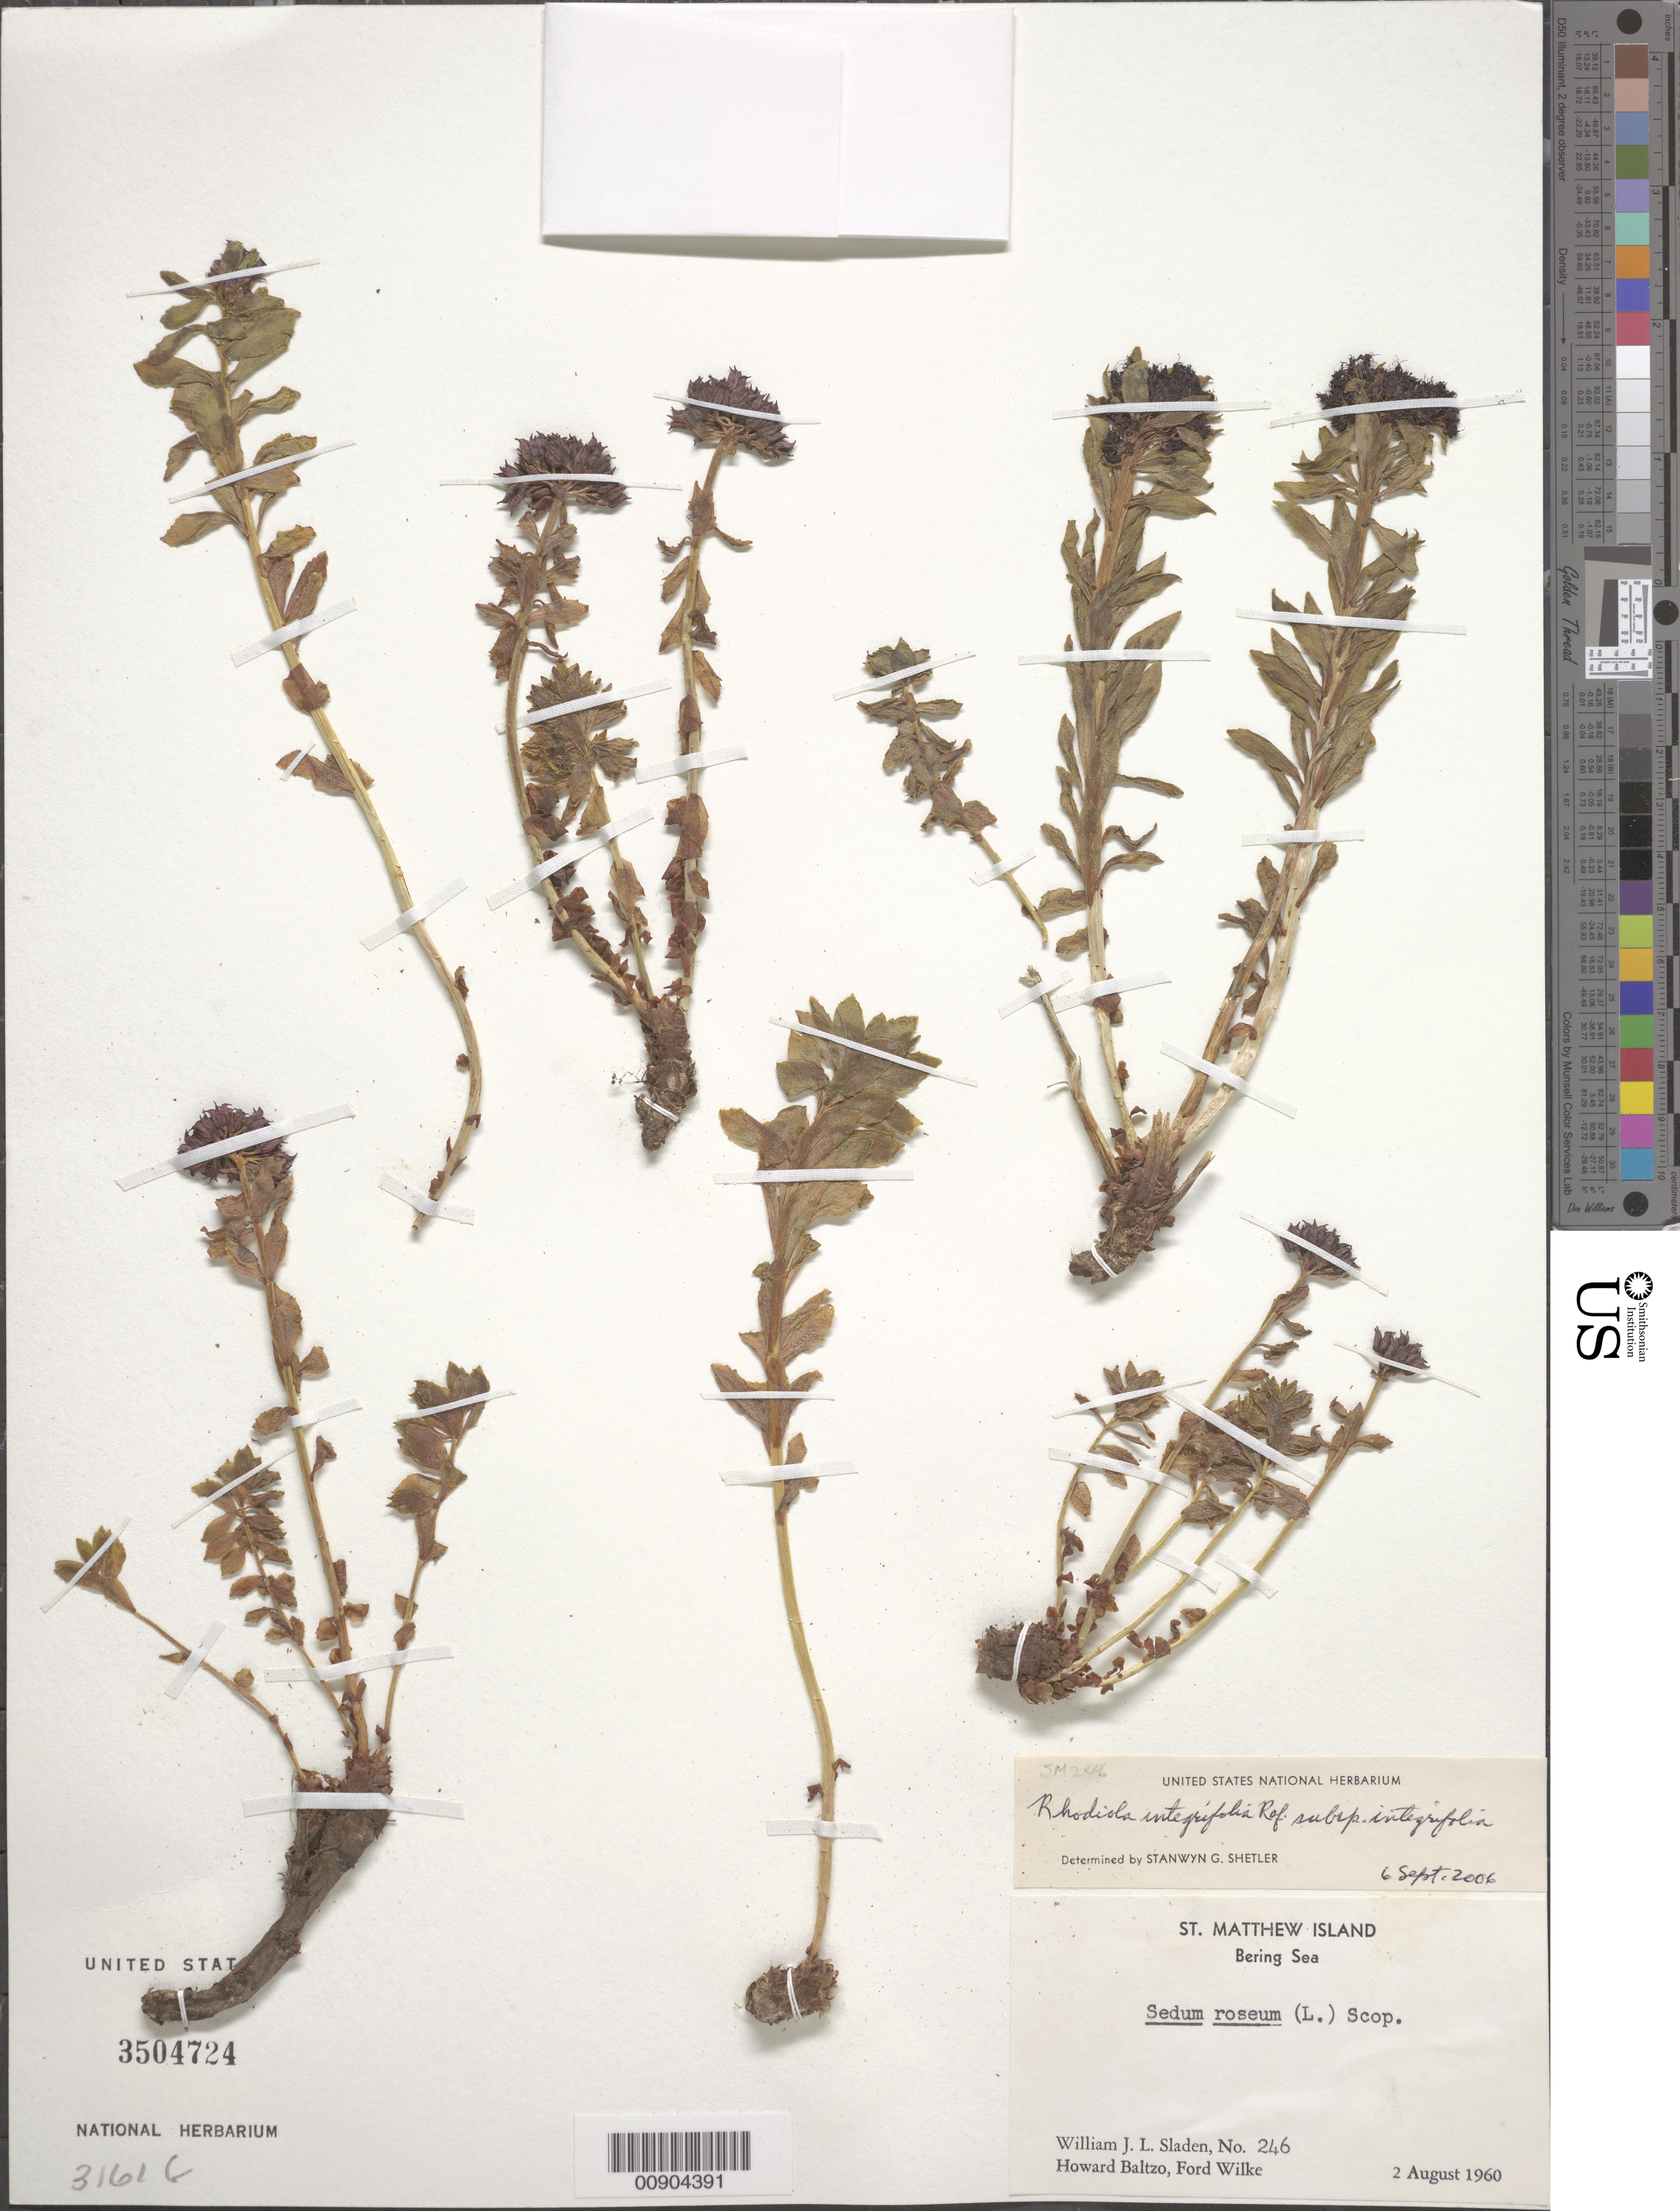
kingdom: Plantae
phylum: Tracheophyta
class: Magnoliopsida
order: Saxifragales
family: Crassulaceae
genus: Rhodiola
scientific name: Rhodiola integrifolia subsp. integrifolia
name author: Raf.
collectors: W. Sladen, H. Baltzo & F. Wilke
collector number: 246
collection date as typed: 02 Aug 1960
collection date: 1960-08-02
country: United States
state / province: Alaska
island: St. Matthew Island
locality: St. Matthew Island, Bering Sea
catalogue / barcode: US 3504724